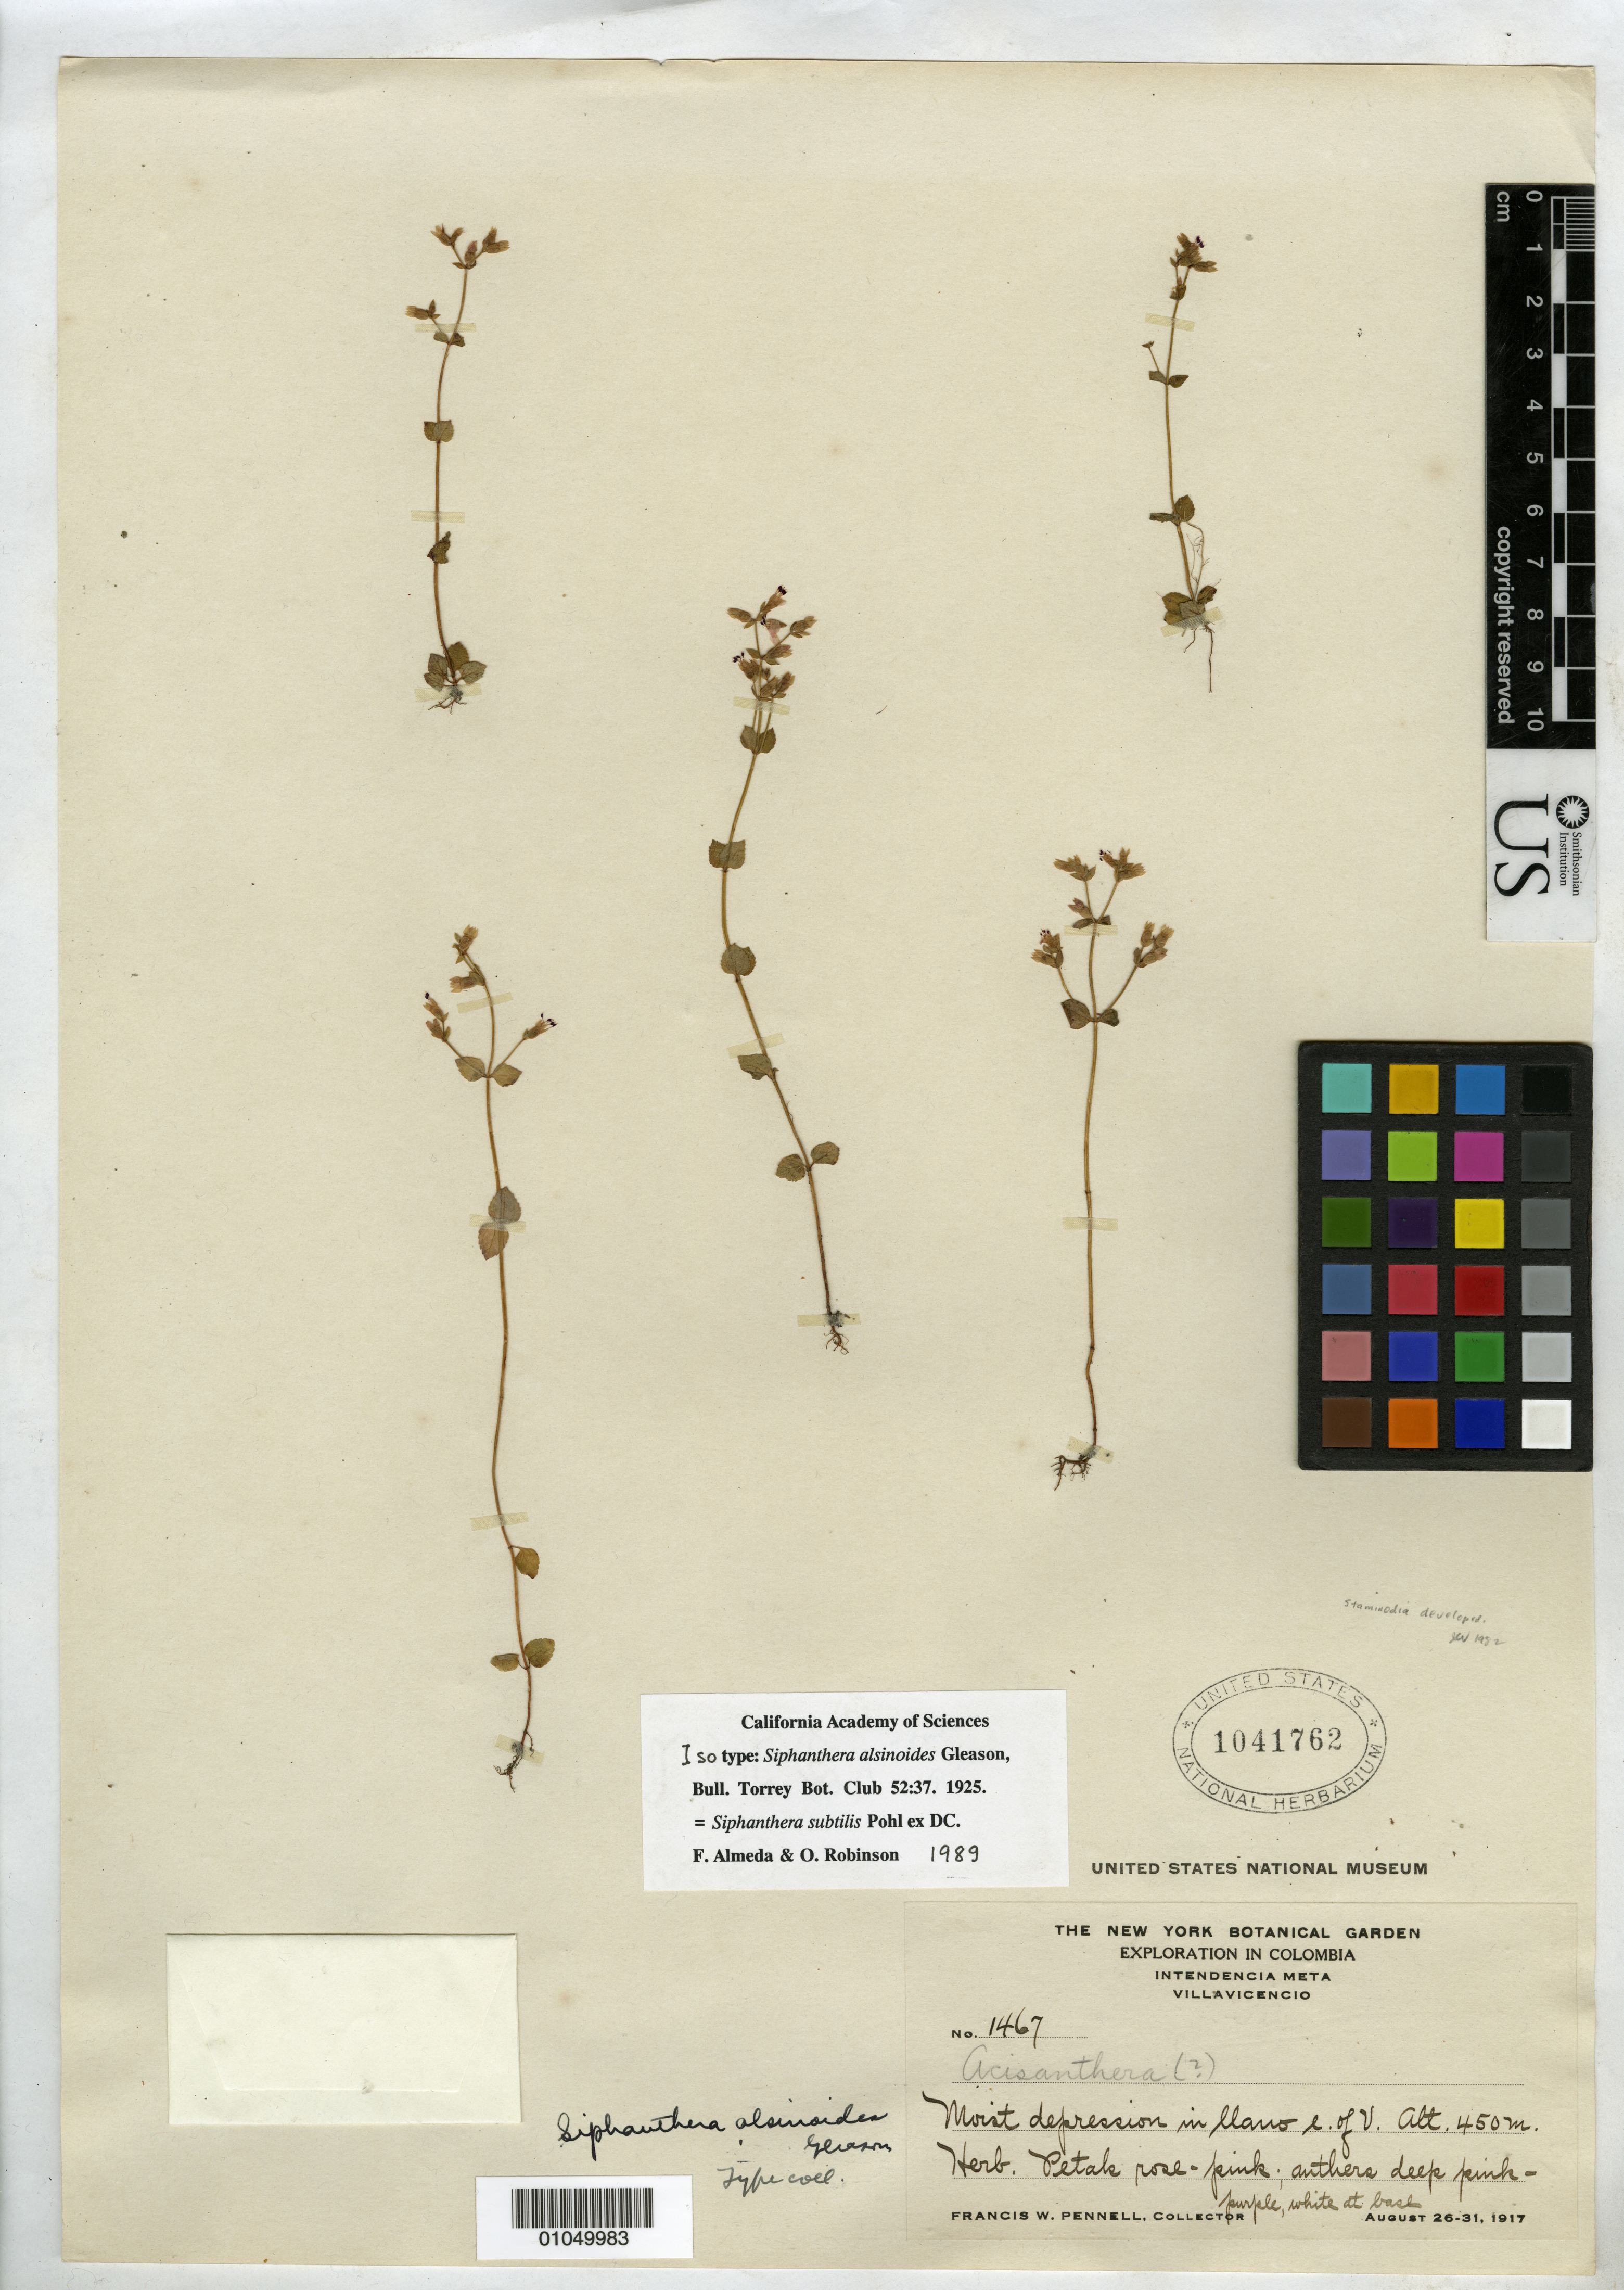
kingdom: Plantae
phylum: Tracheophyta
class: Magnoliopsida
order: Myrtales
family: Melastomataceae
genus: Siphanthera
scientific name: Siphanthera alsinoides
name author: Gleason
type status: Isotype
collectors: F. W. Pennell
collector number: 1467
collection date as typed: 26 Aug 1917 to 31 Aug 1917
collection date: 1917-08-26/1917-08-31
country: Colombia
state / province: Meta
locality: E of Villa Vicencia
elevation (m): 450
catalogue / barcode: US 1041762